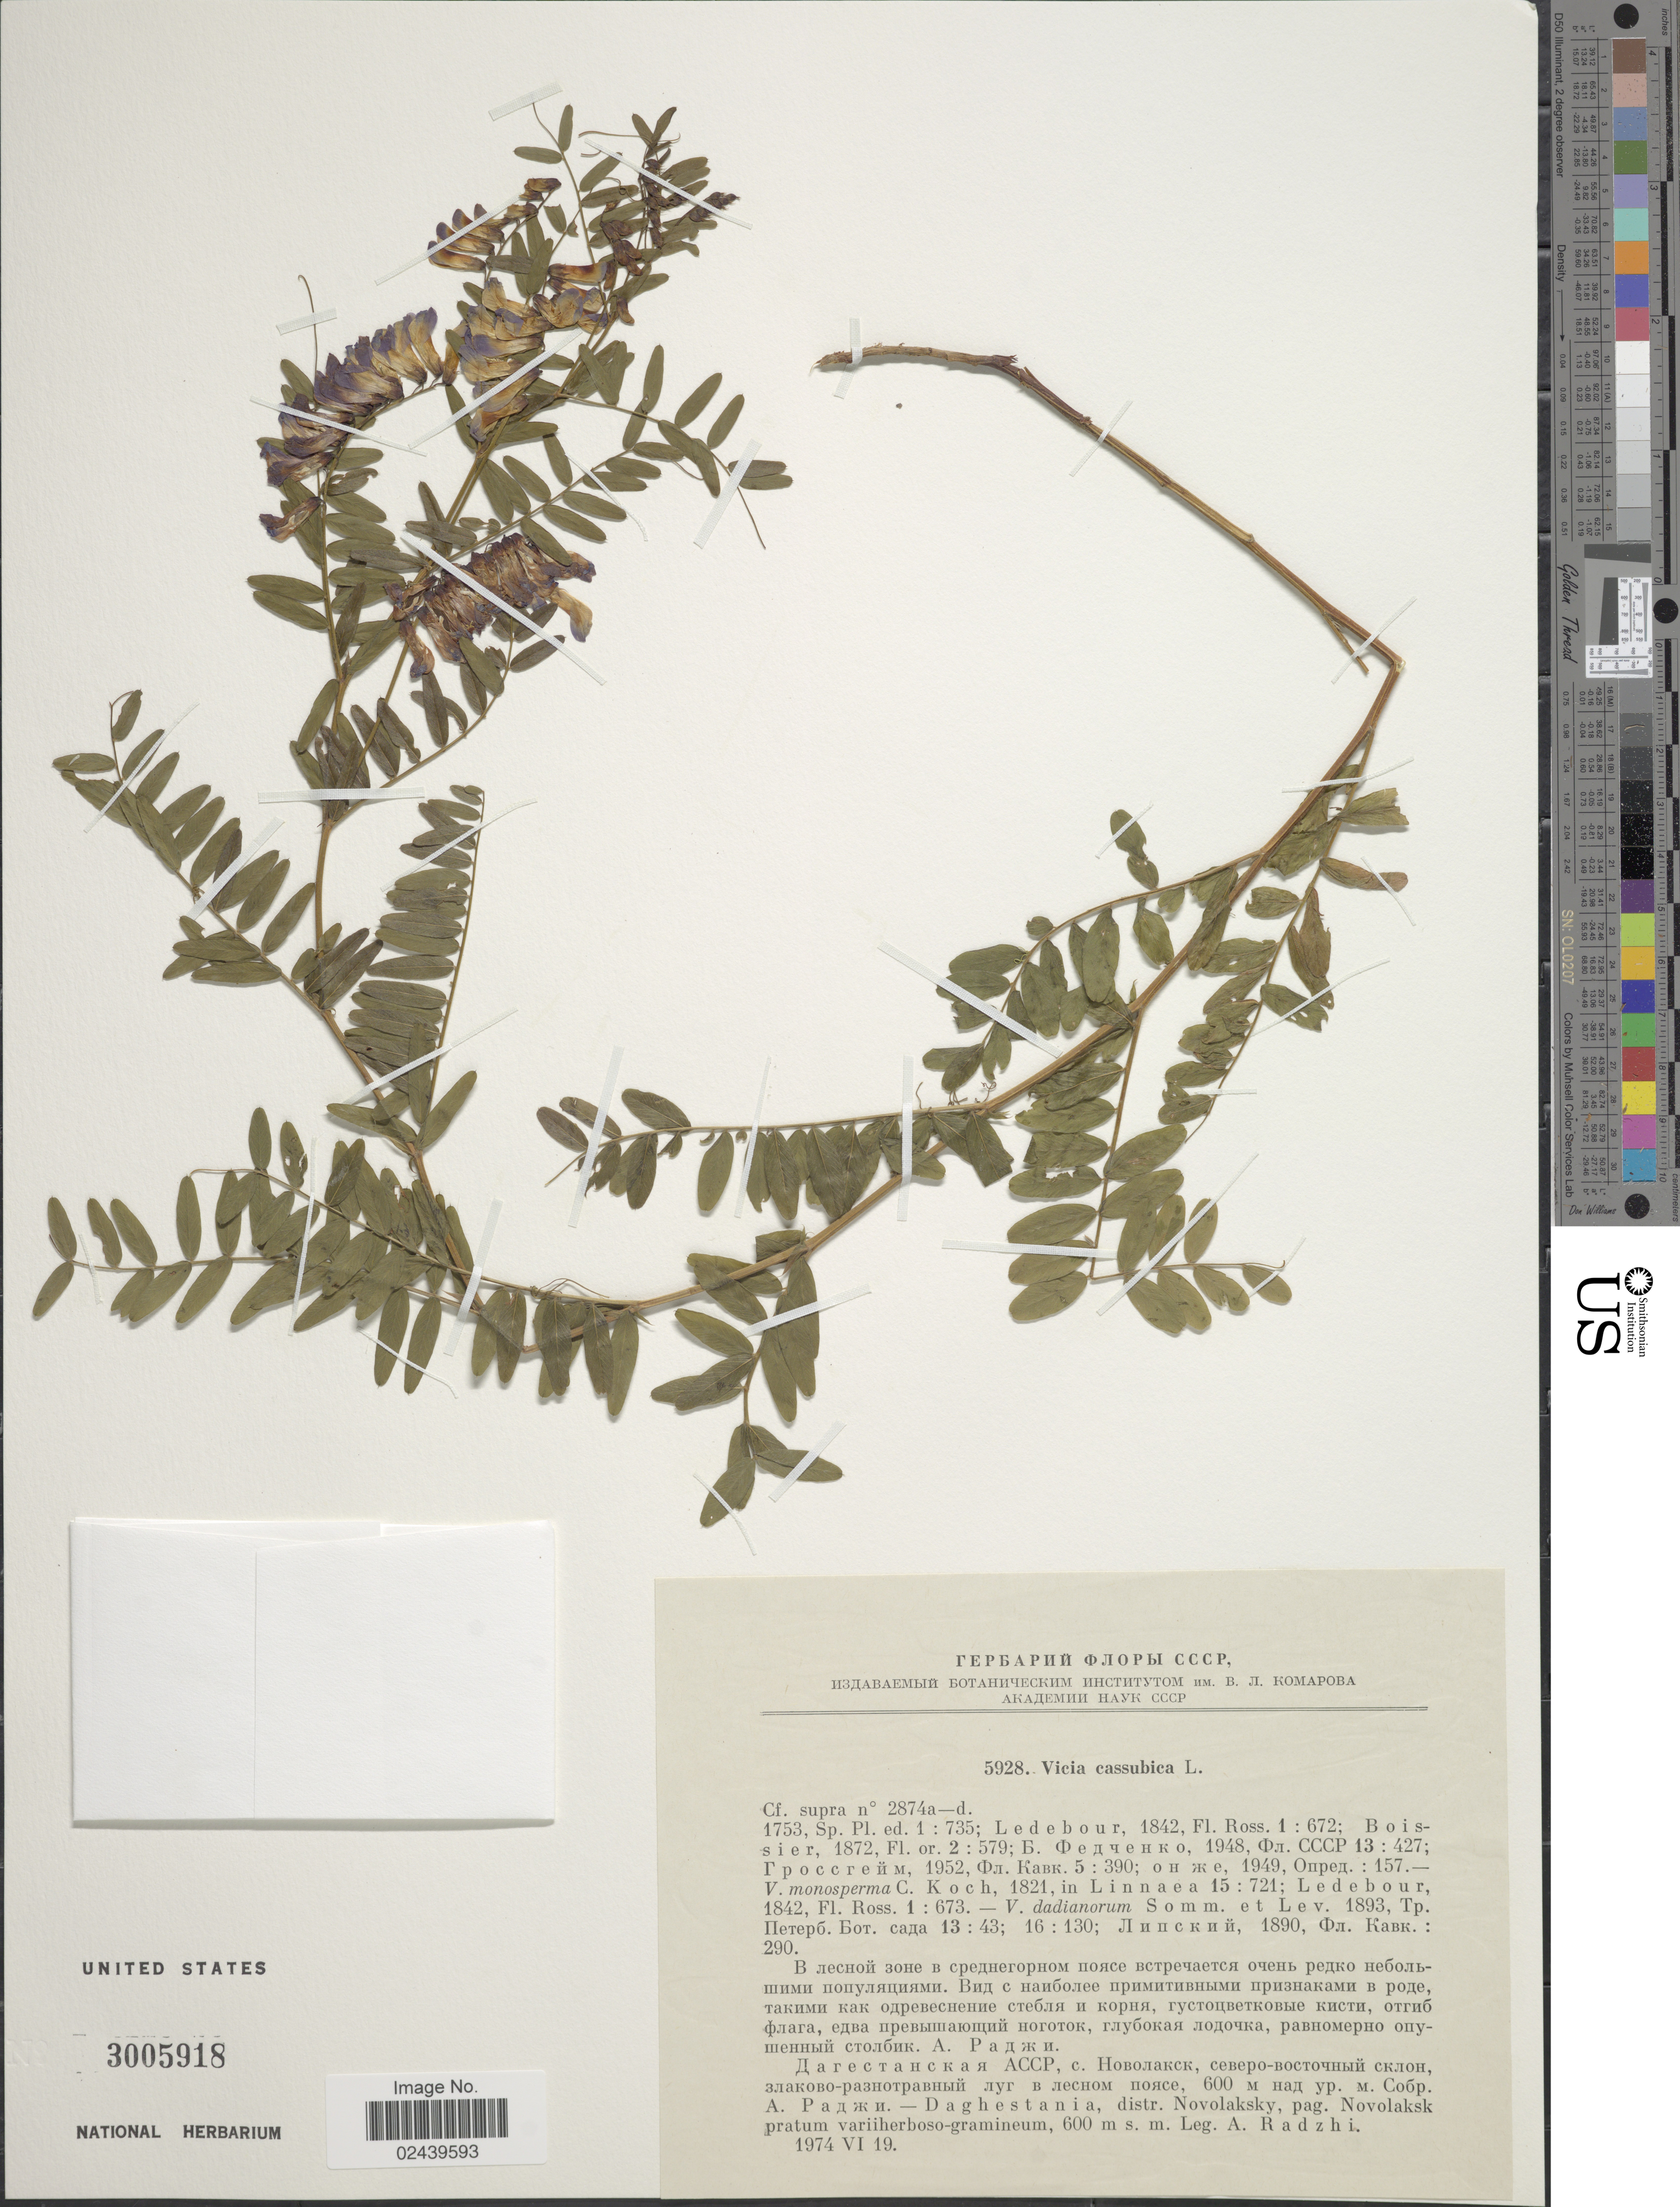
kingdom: Plantae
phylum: Tracheophyta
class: Magnoliopsida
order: Fabales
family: Fabaceae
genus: Vicia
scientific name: Vicia cassubica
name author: L.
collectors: A. Radzhi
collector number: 5928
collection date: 1974-06-19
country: Russian Federation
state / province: Dagestan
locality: Daghestania, distr. Novolaksky, pag. Novolaksk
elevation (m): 600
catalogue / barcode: US 3005918